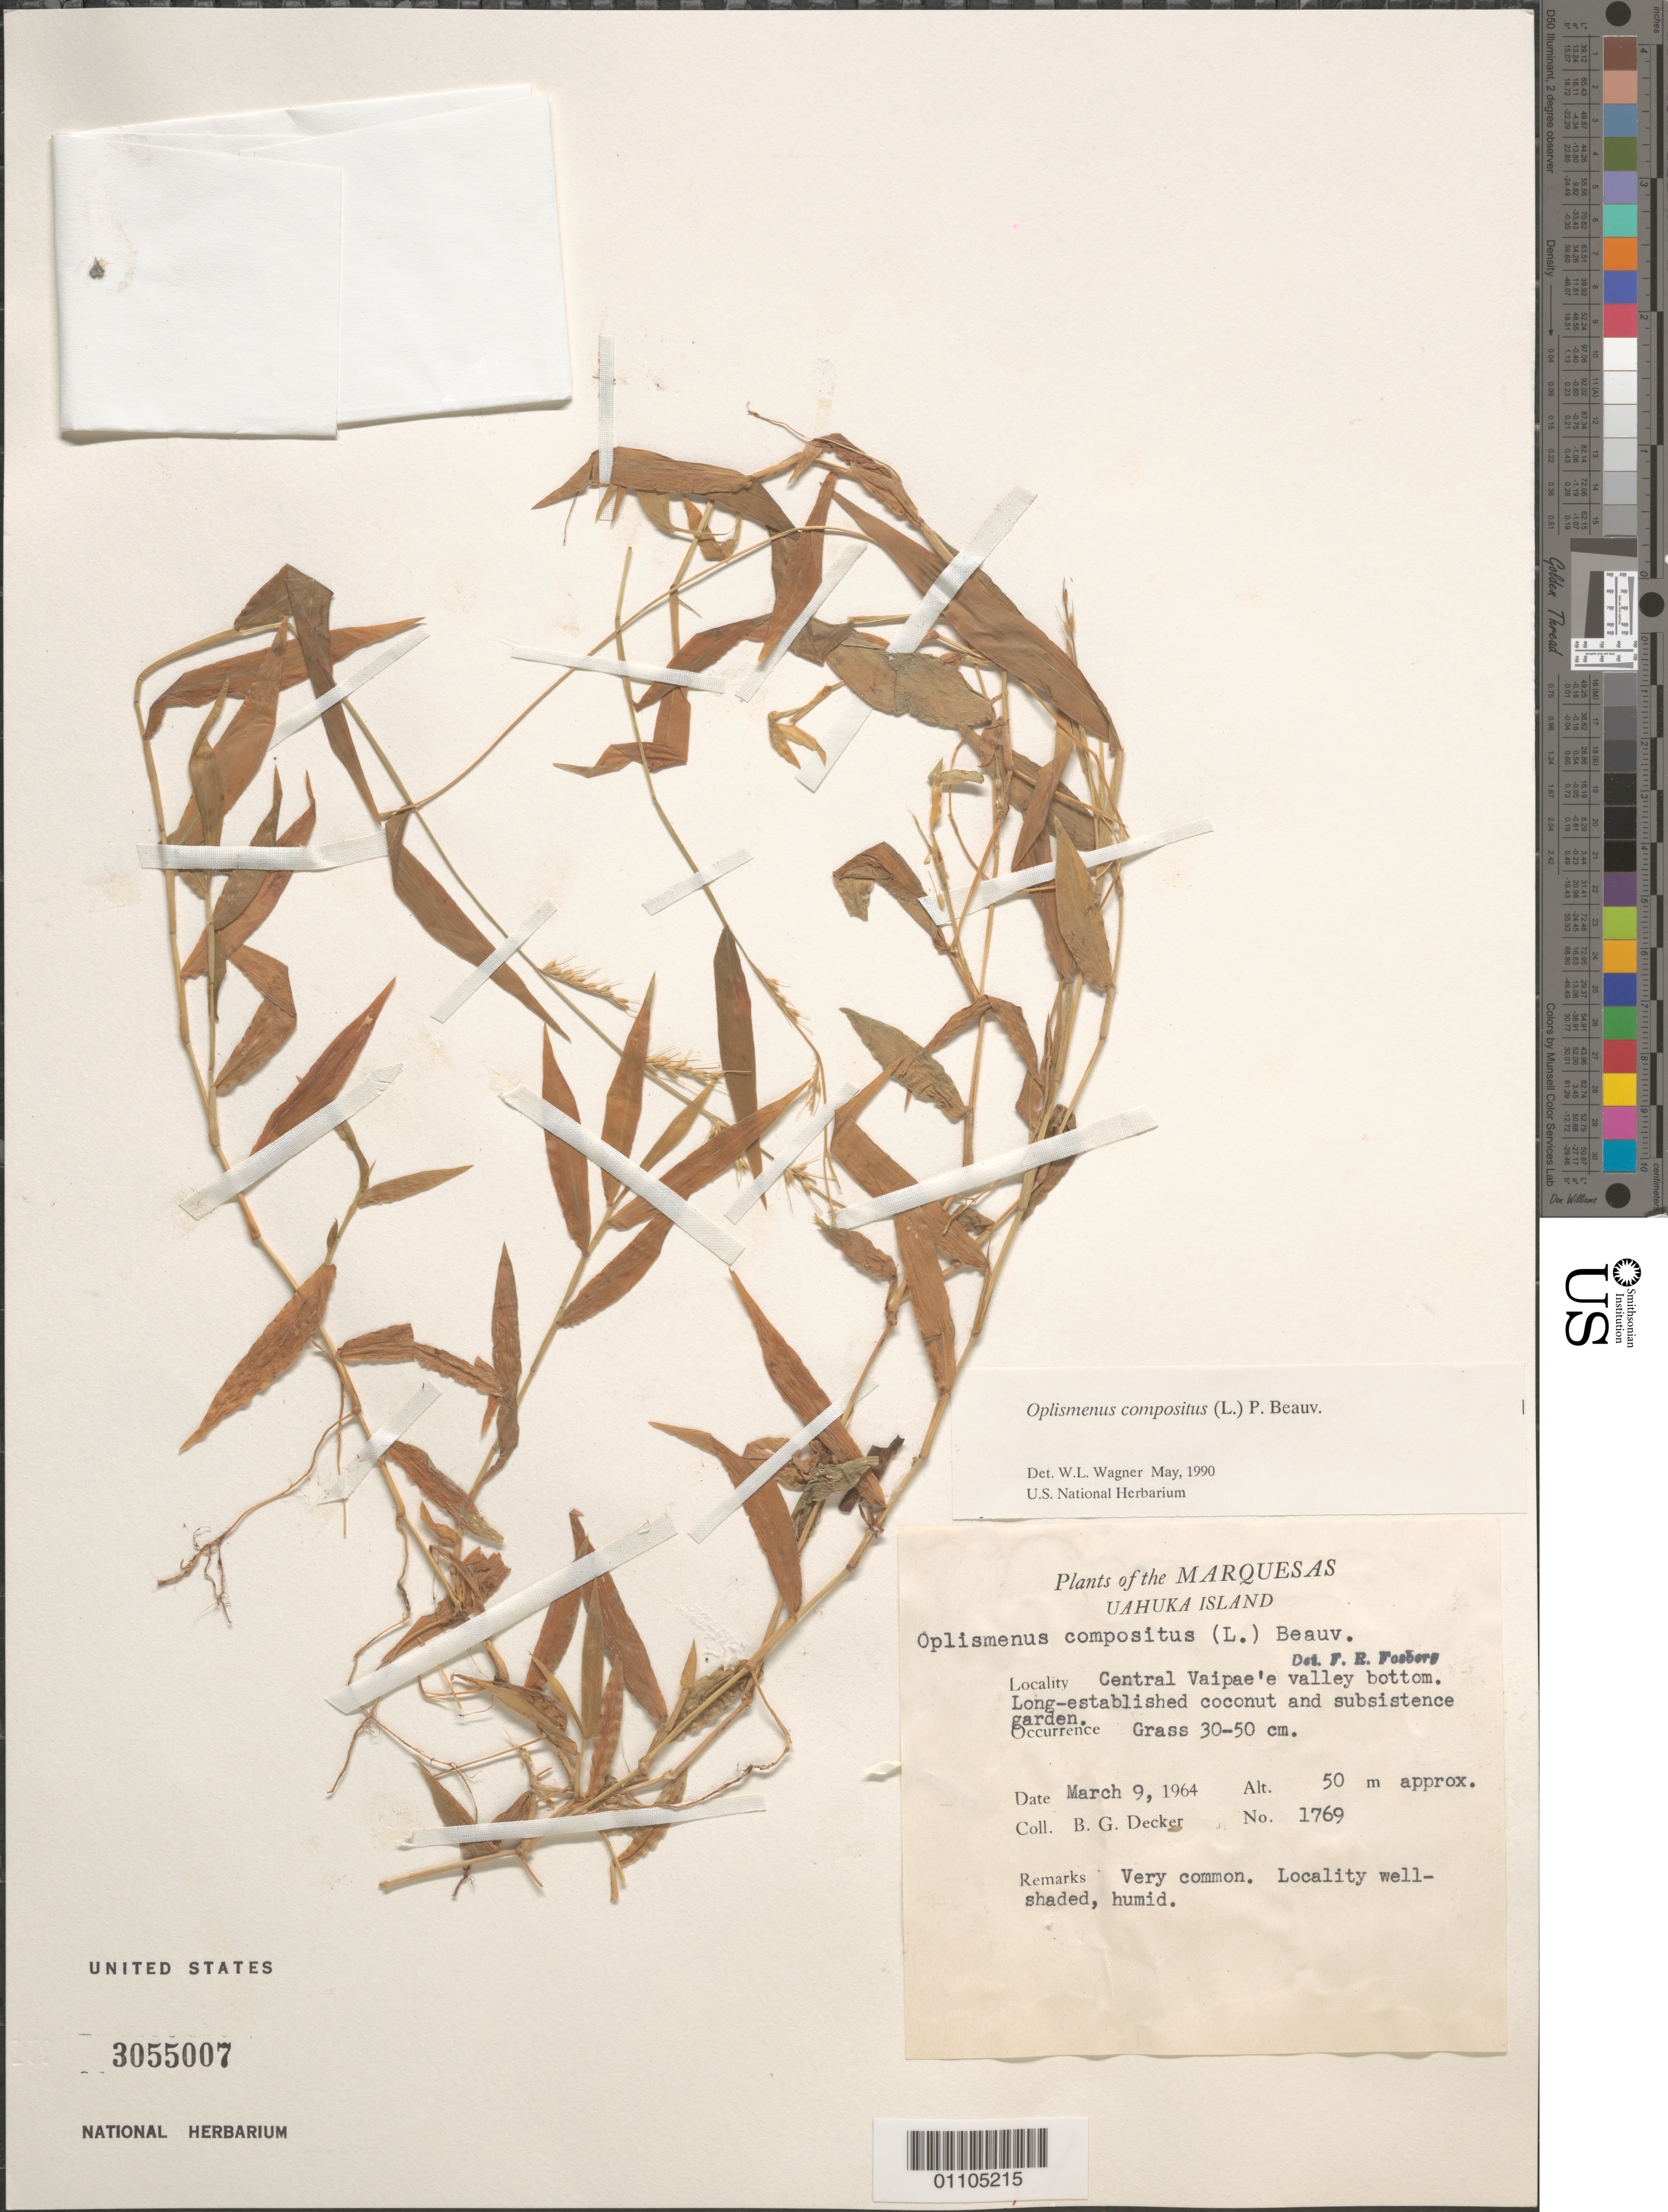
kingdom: Plantae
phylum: Tracheophyta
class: Liliopsida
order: Poales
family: Poaceae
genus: Oplismenus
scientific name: Oplismenus compositus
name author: (L.) P. Beauv.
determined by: Wagner, W. L., (BOT), Smithsonian Institution - National Museum of Natural History (UNITED STATES)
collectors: B. G. Decker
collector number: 1769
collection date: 1964-03-09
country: French Polynesia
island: Ua Huka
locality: central Vaipae'e Valley bottom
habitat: Long-established coconut and subsistence garden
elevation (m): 50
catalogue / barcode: US 3055007